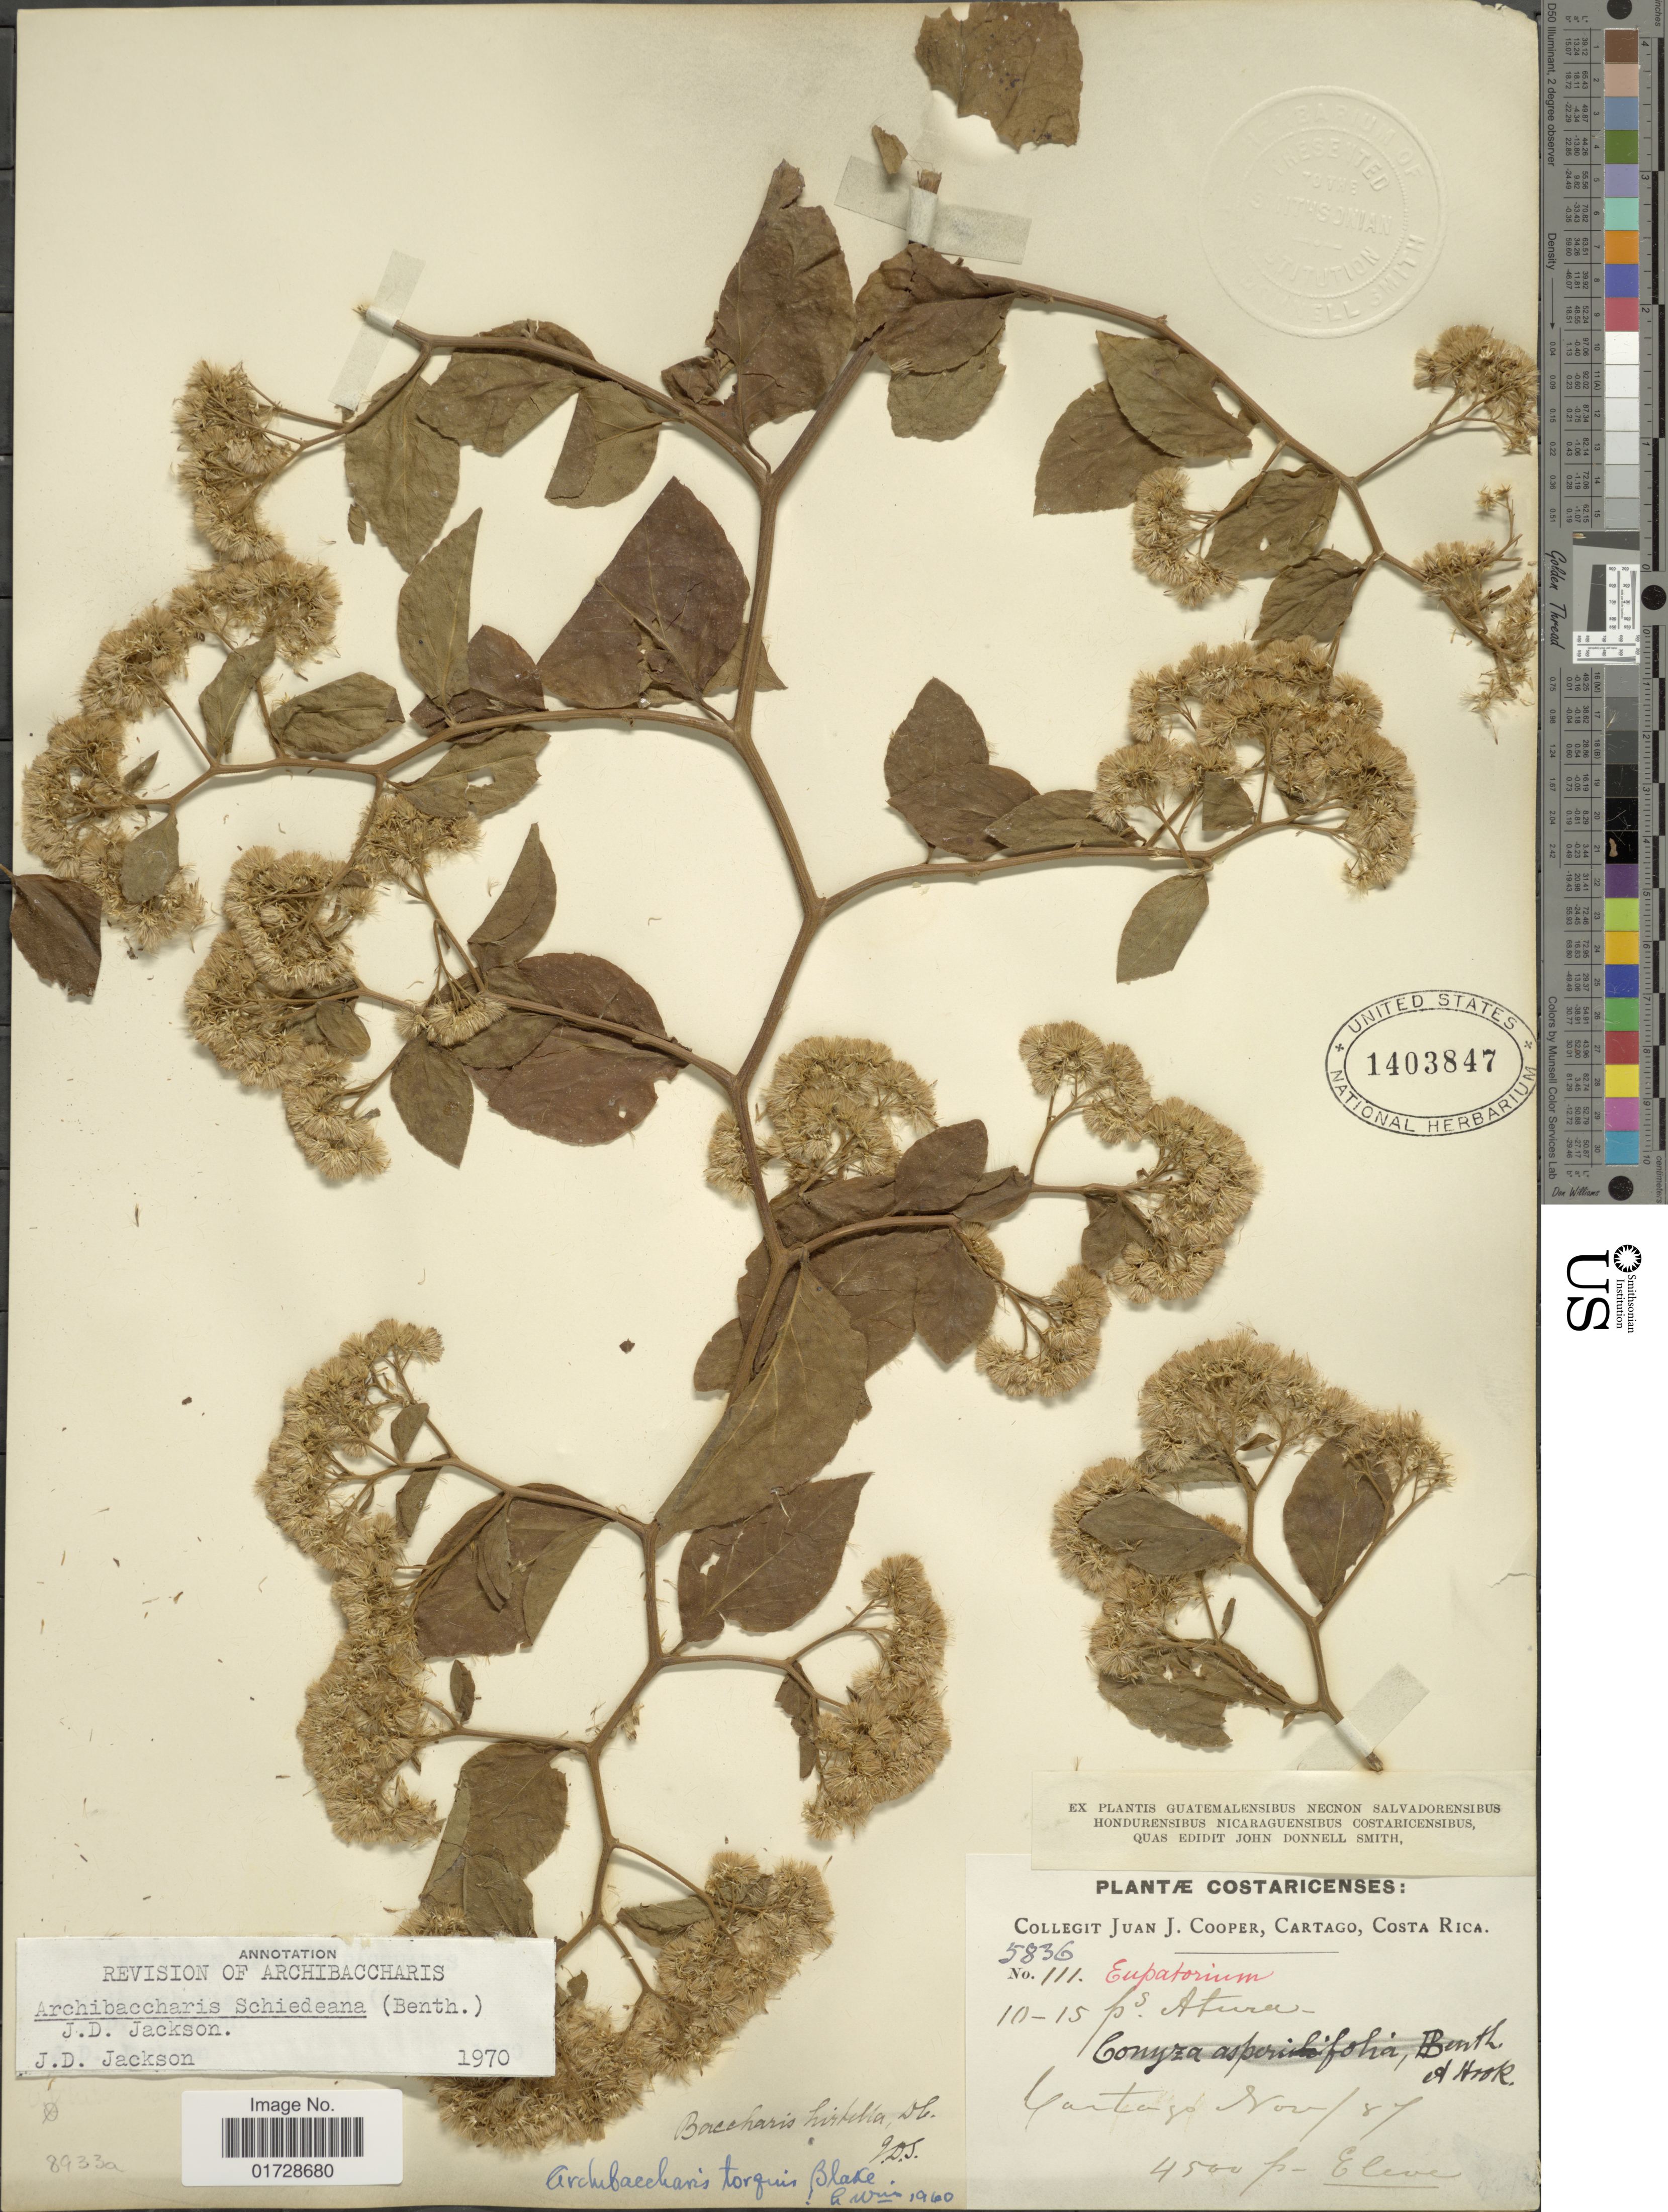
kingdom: Plantae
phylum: Tracheophyta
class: Magnoliopsida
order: Asterales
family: Asteraceae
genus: Archibaccharis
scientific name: Archibaccharis schiedeana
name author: (Benth.) J.D. Jacks.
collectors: J. J. Cooper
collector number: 111/5836*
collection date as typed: Transcribed d/m/y: /11/87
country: Costa Rica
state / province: Cartago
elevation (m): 1372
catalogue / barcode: US 1403847